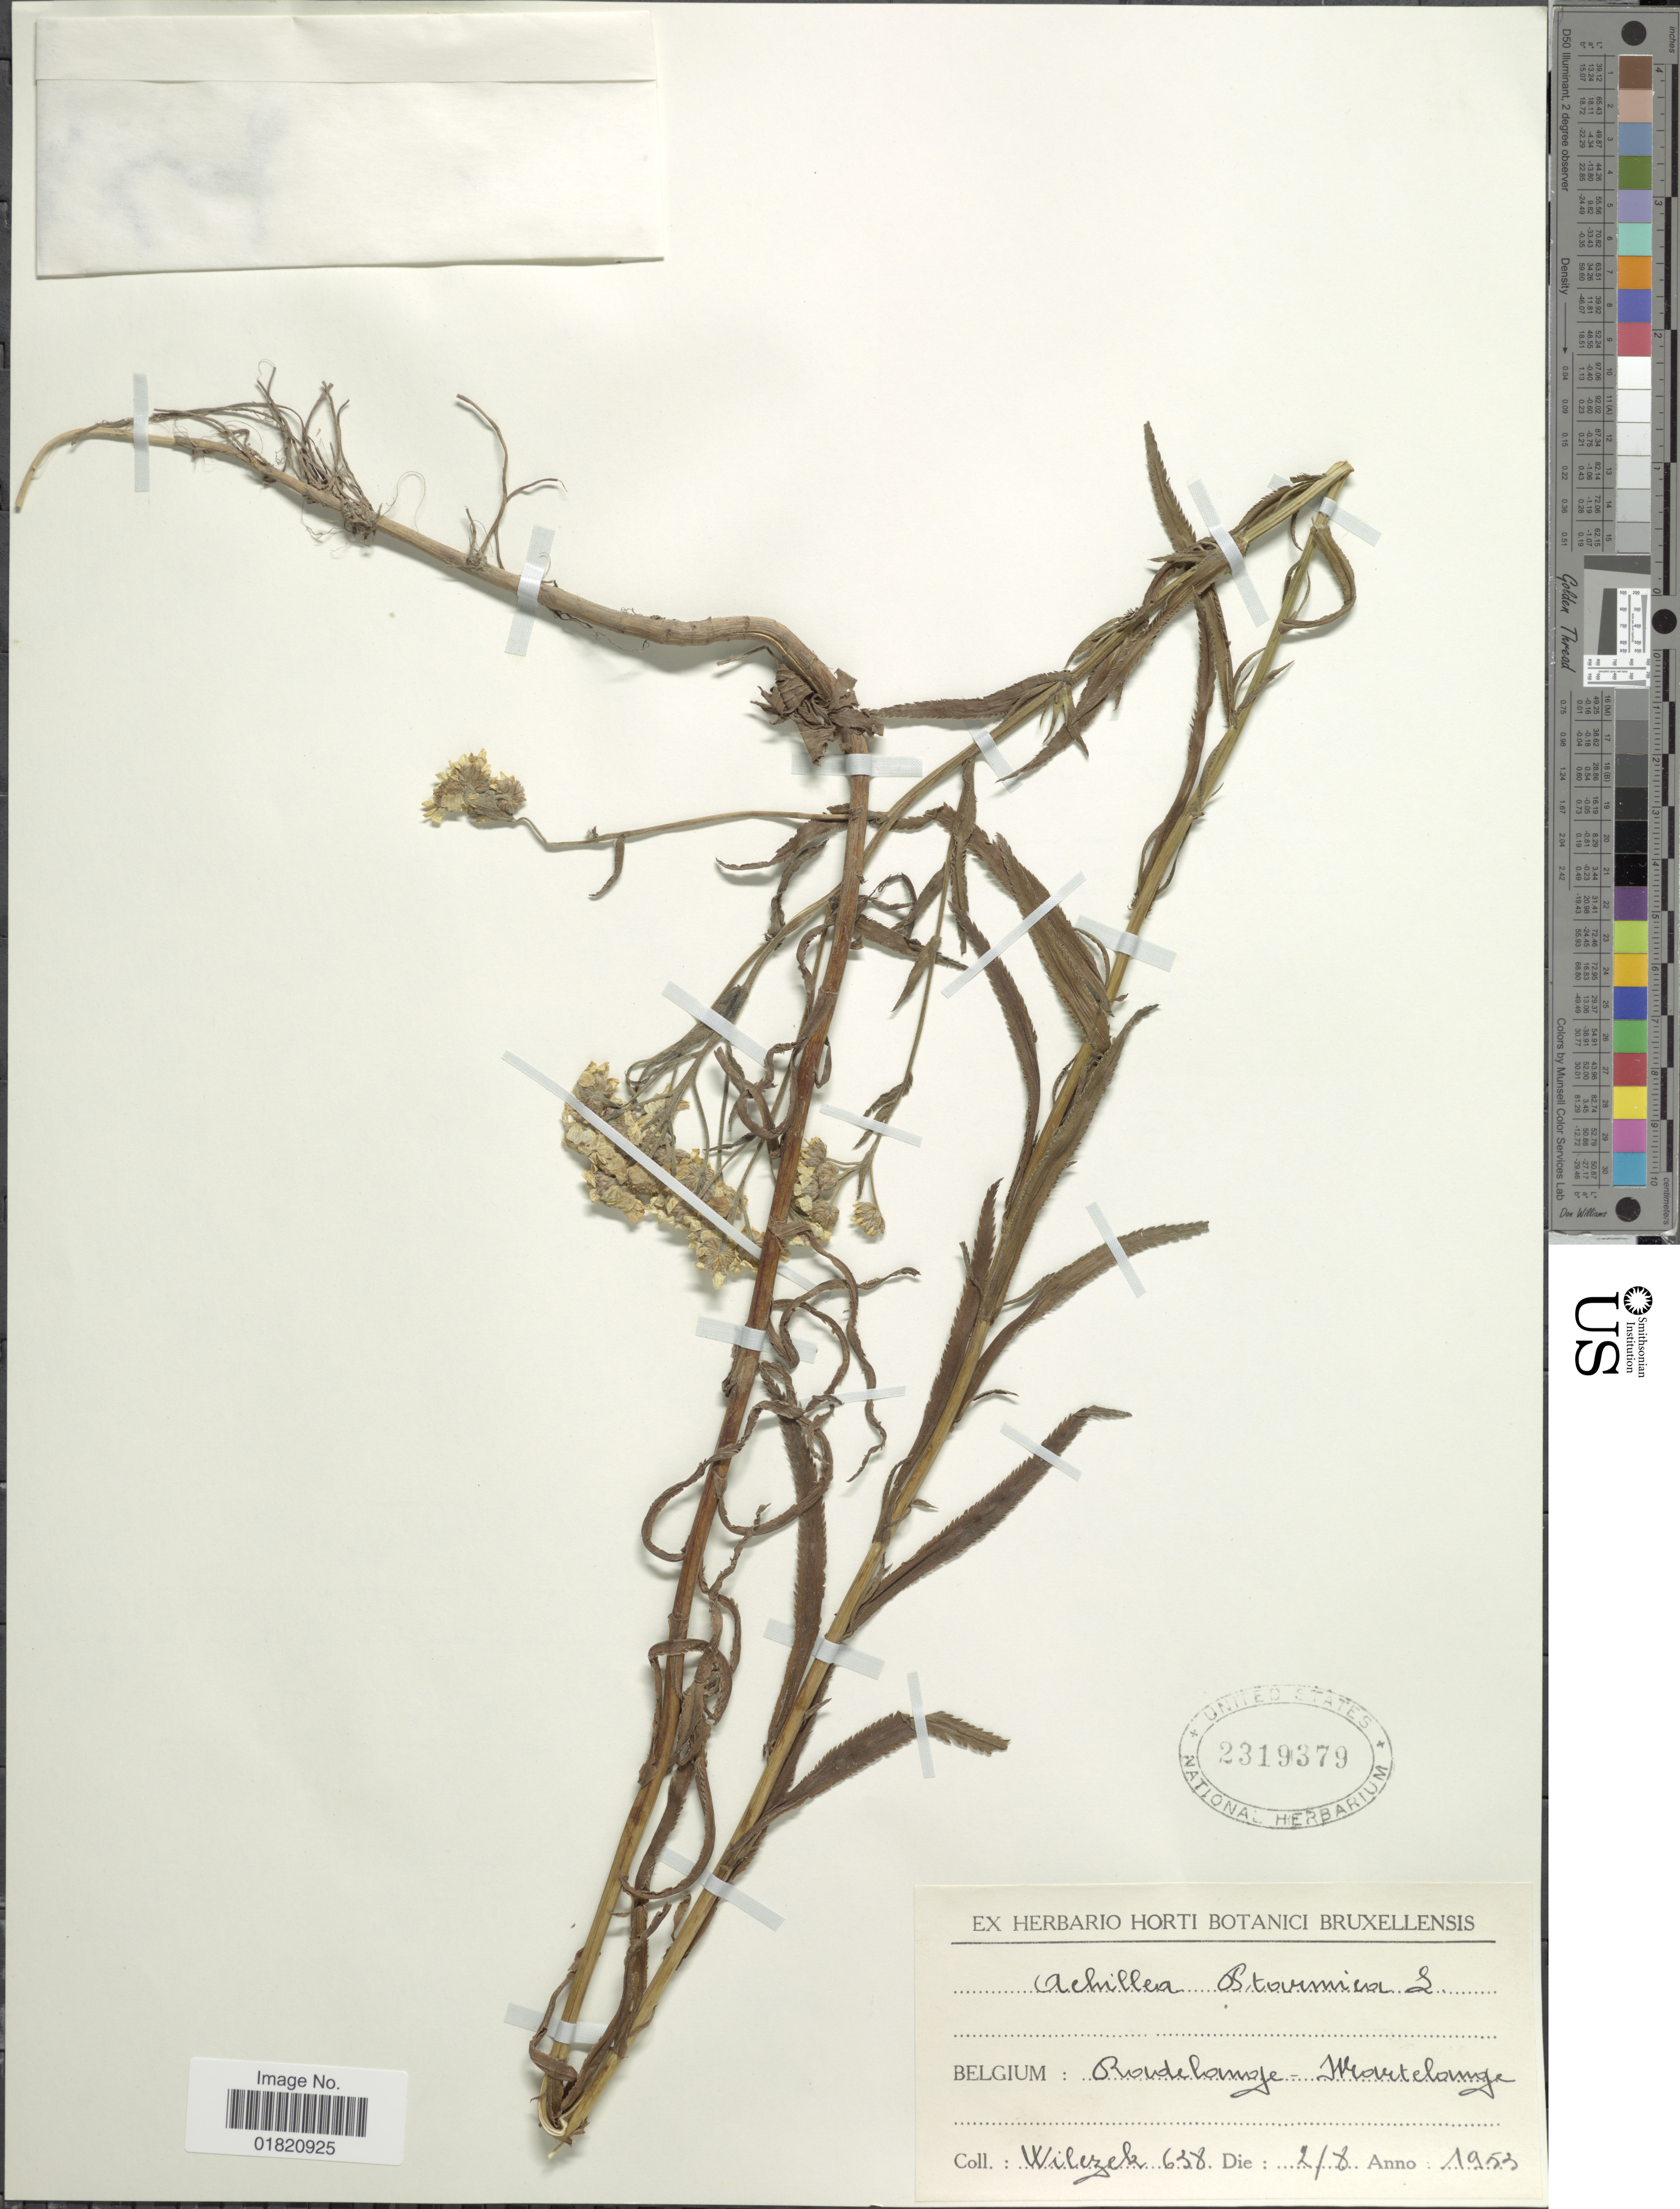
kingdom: Plantae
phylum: Tracheophyta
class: Magnoliopsida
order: Asterales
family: Asteraceae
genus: Achillea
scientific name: Achillea ptarmica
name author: L.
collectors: Wilczek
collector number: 638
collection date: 1953-08-02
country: Belgium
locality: Rondelomoje - Martelounge [interpreted]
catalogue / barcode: US 2319379